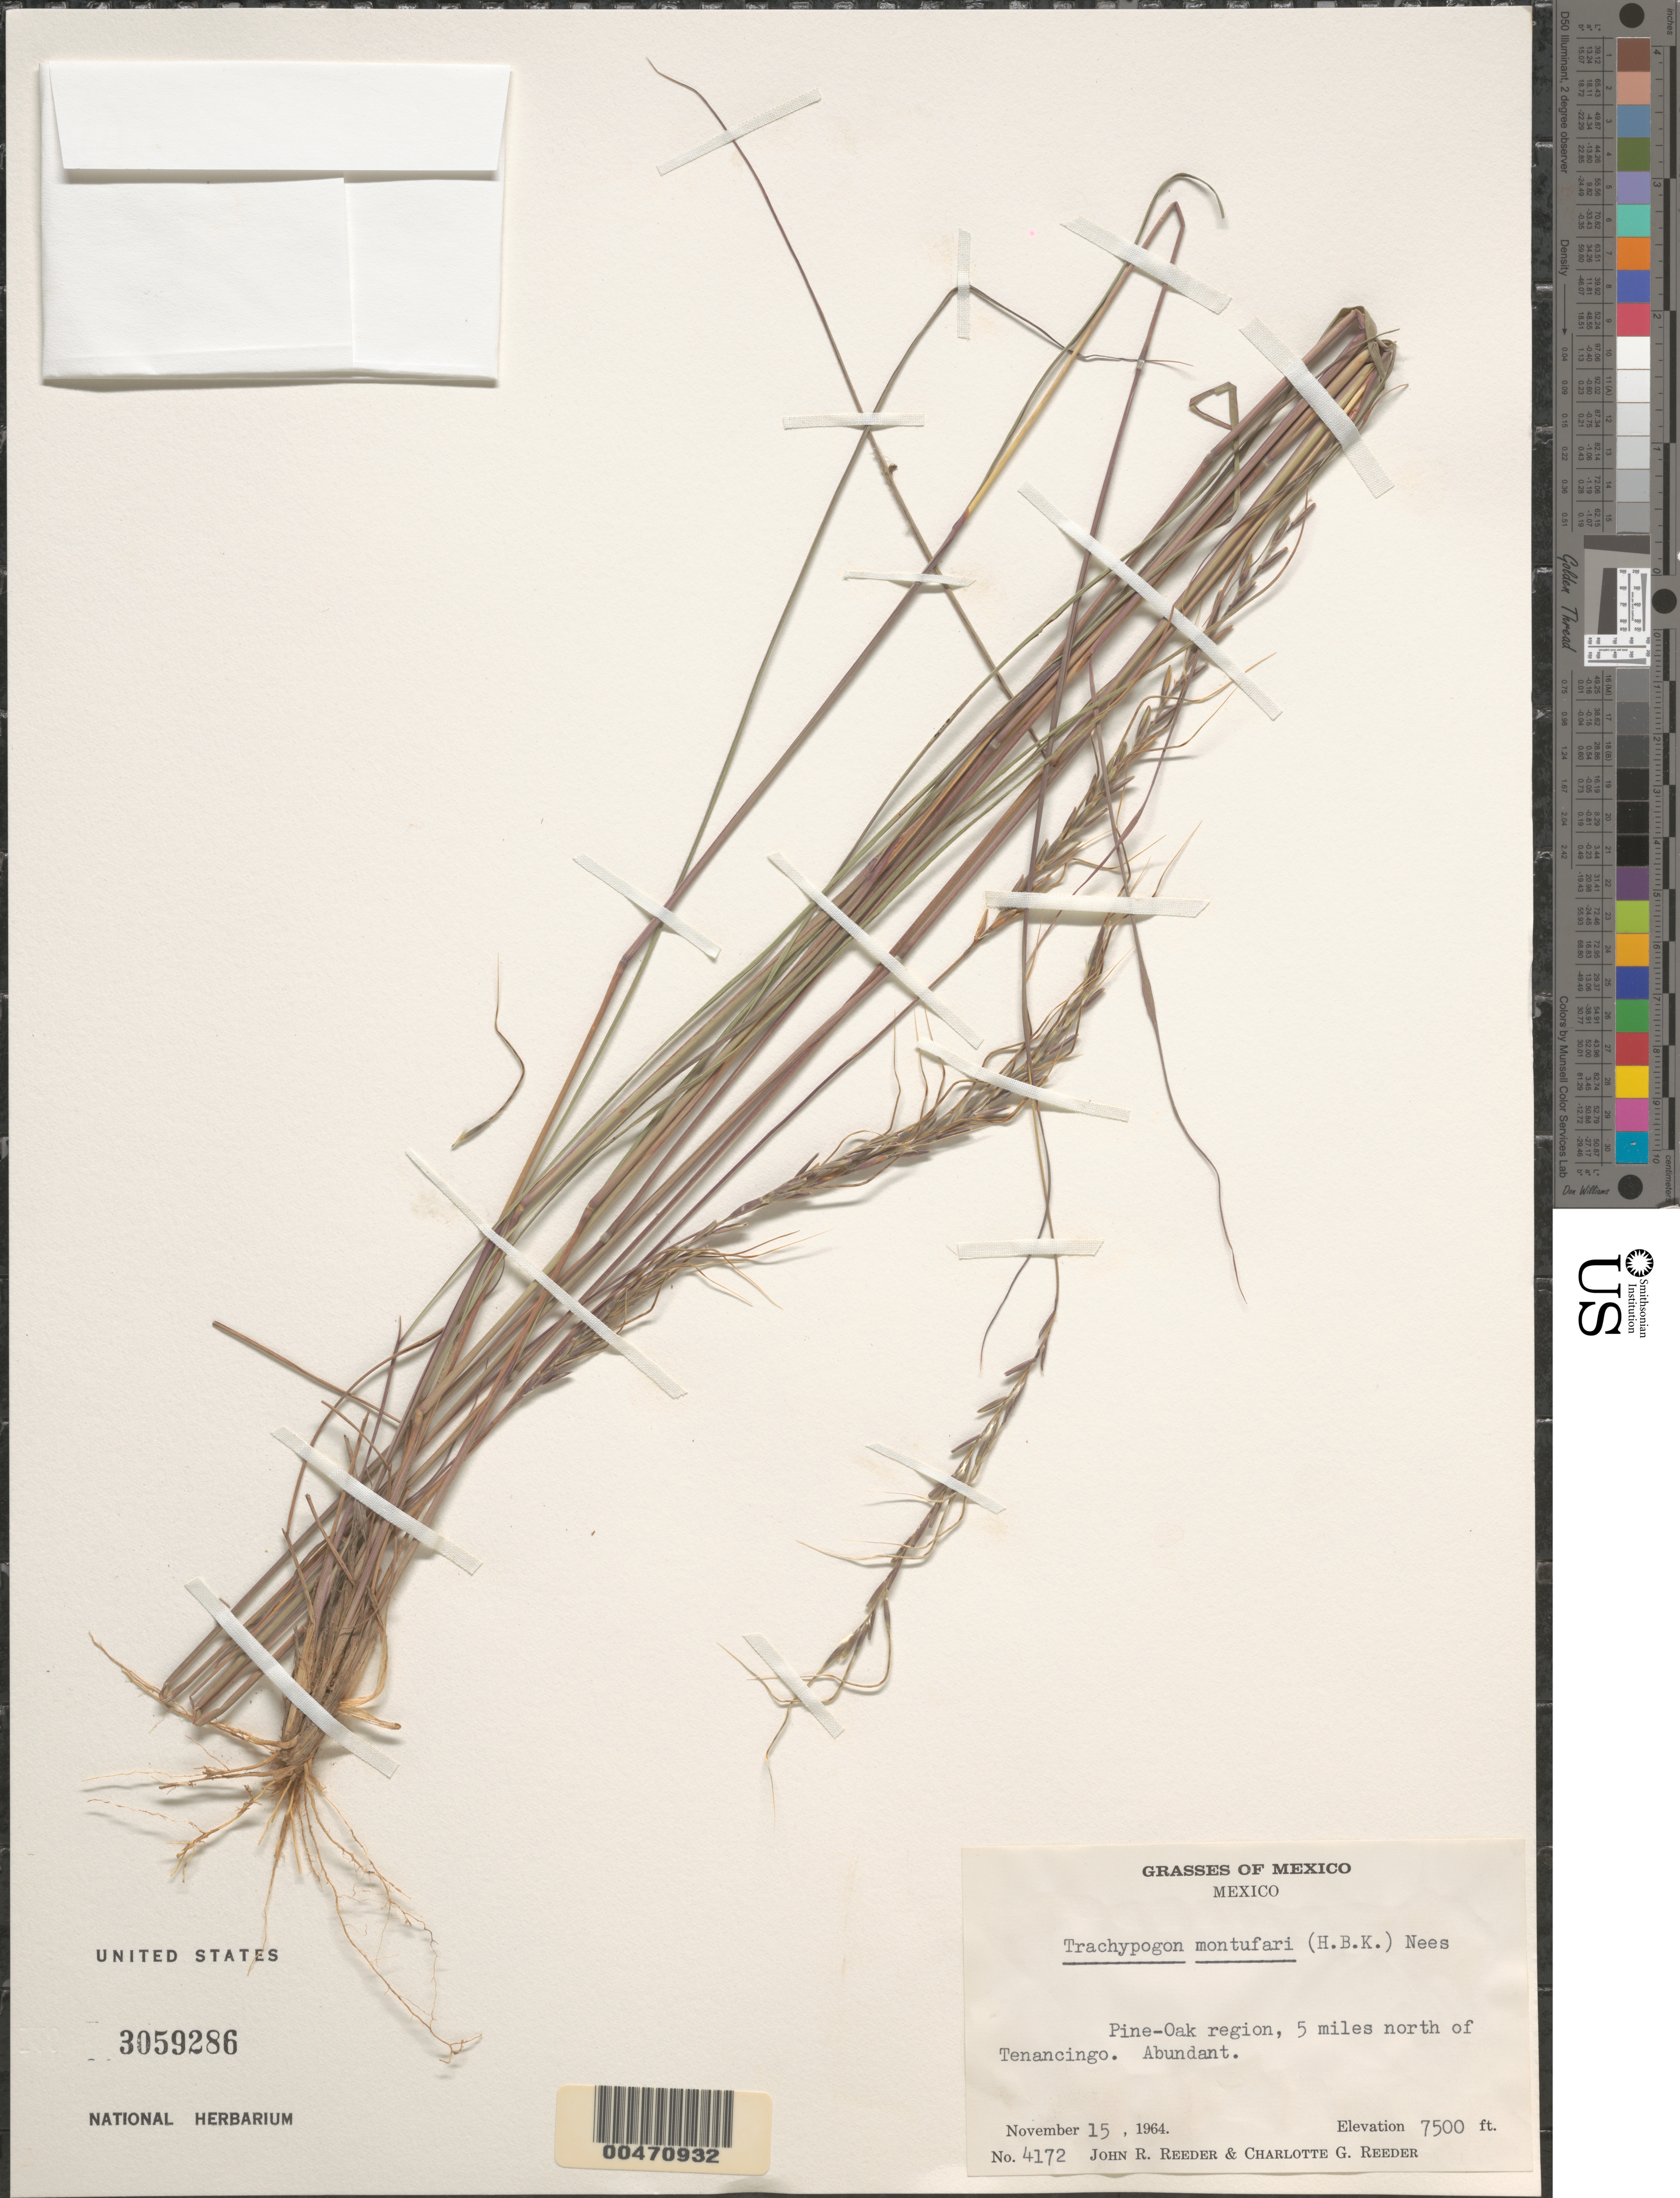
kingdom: Plantae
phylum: Tracheophyta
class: Liliopsida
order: Poales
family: Poaceae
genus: Trachypogon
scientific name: Trachypogon montufari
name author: (Kunth) Nees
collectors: J. R. Reeder & C. G. Reeder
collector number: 4172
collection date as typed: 15 Nov 1964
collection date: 1964-11-15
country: Mexico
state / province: México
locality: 5 mi N of Tenancingo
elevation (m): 2286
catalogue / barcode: US 3059286